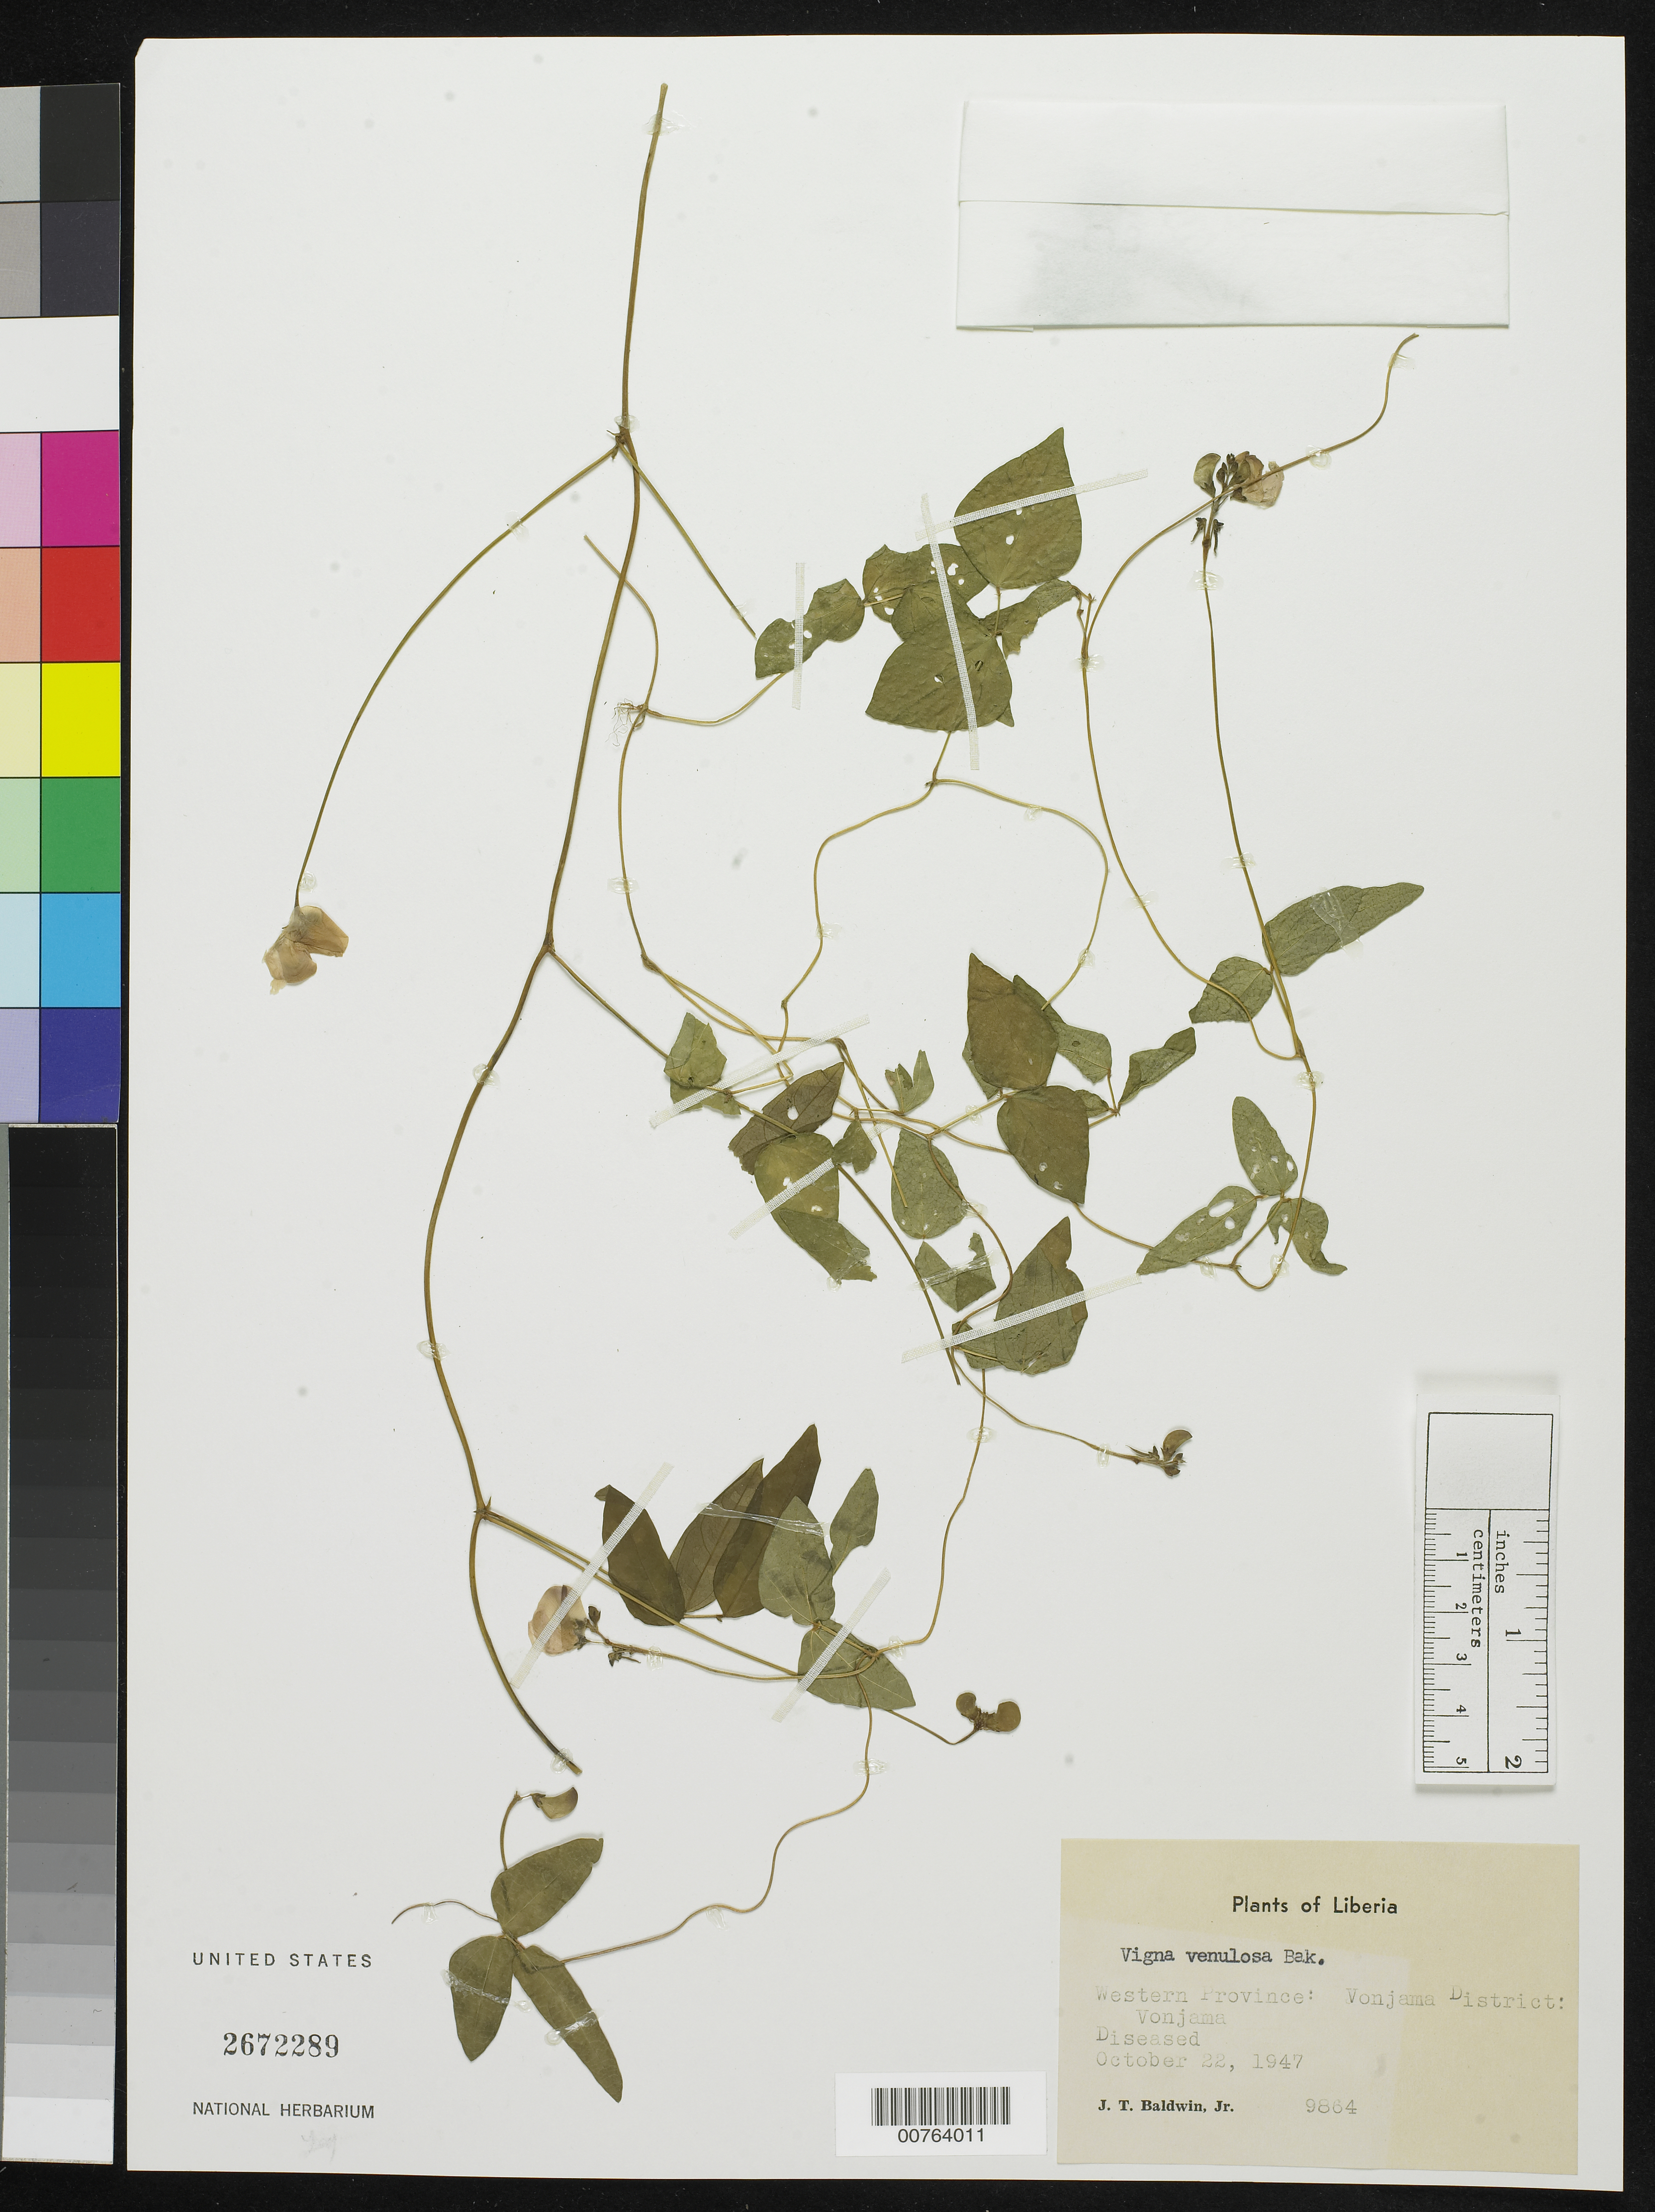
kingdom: Plantae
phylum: Tracheophyta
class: Magnoliopsida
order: Fabales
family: Fabaceae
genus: Vigna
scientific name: Vigna venulosa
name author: Baker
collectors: J. T. Baldwin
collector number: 9864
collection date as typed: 12 Oct 1947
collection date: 1947-10-12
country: Liberia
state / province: Lofa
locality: Western Province: Vonjama District; Vonjama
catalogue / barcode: US 2672289